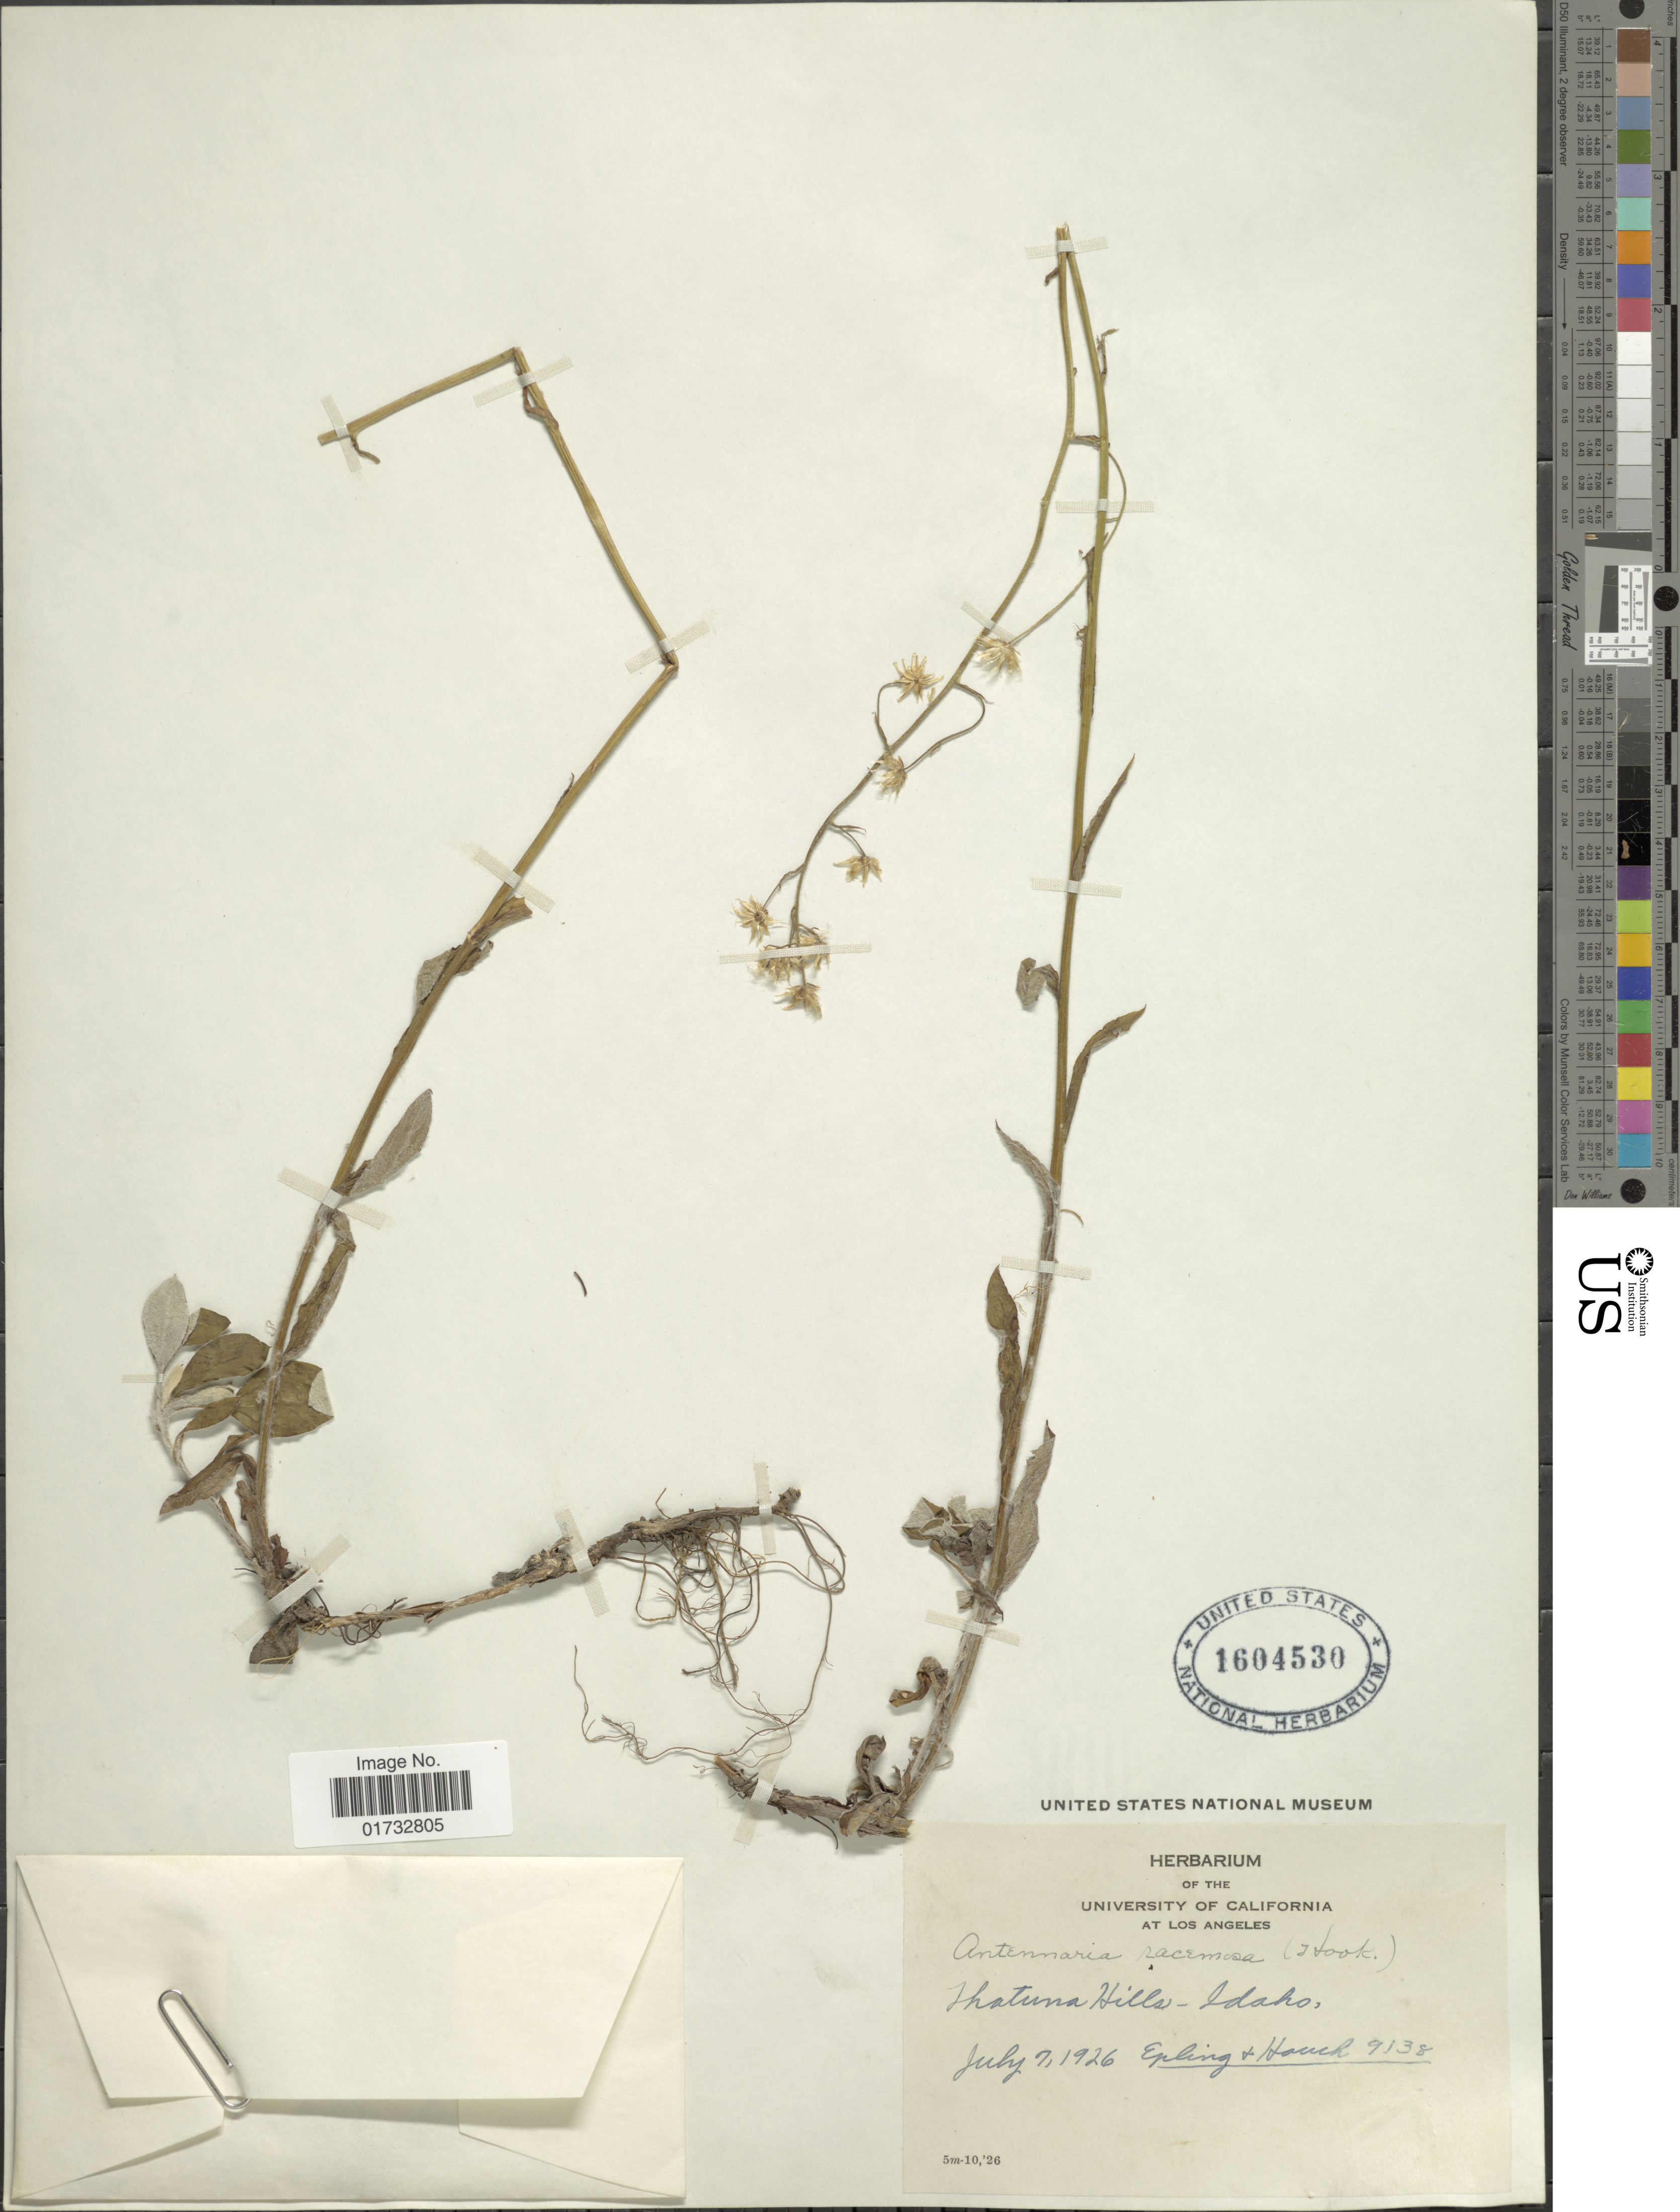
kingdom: Plantae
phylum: Tracheophyta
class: Magnoliopsida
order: Asterales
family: Asteraceae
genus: Antennaria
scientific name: Antennaria racemosa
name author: Hook.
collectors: -- Epling & -. Hauch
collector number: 9138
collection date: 1926-07-07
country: United States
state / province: Idaho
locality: Thatuna Hills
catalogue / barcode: US 1604530